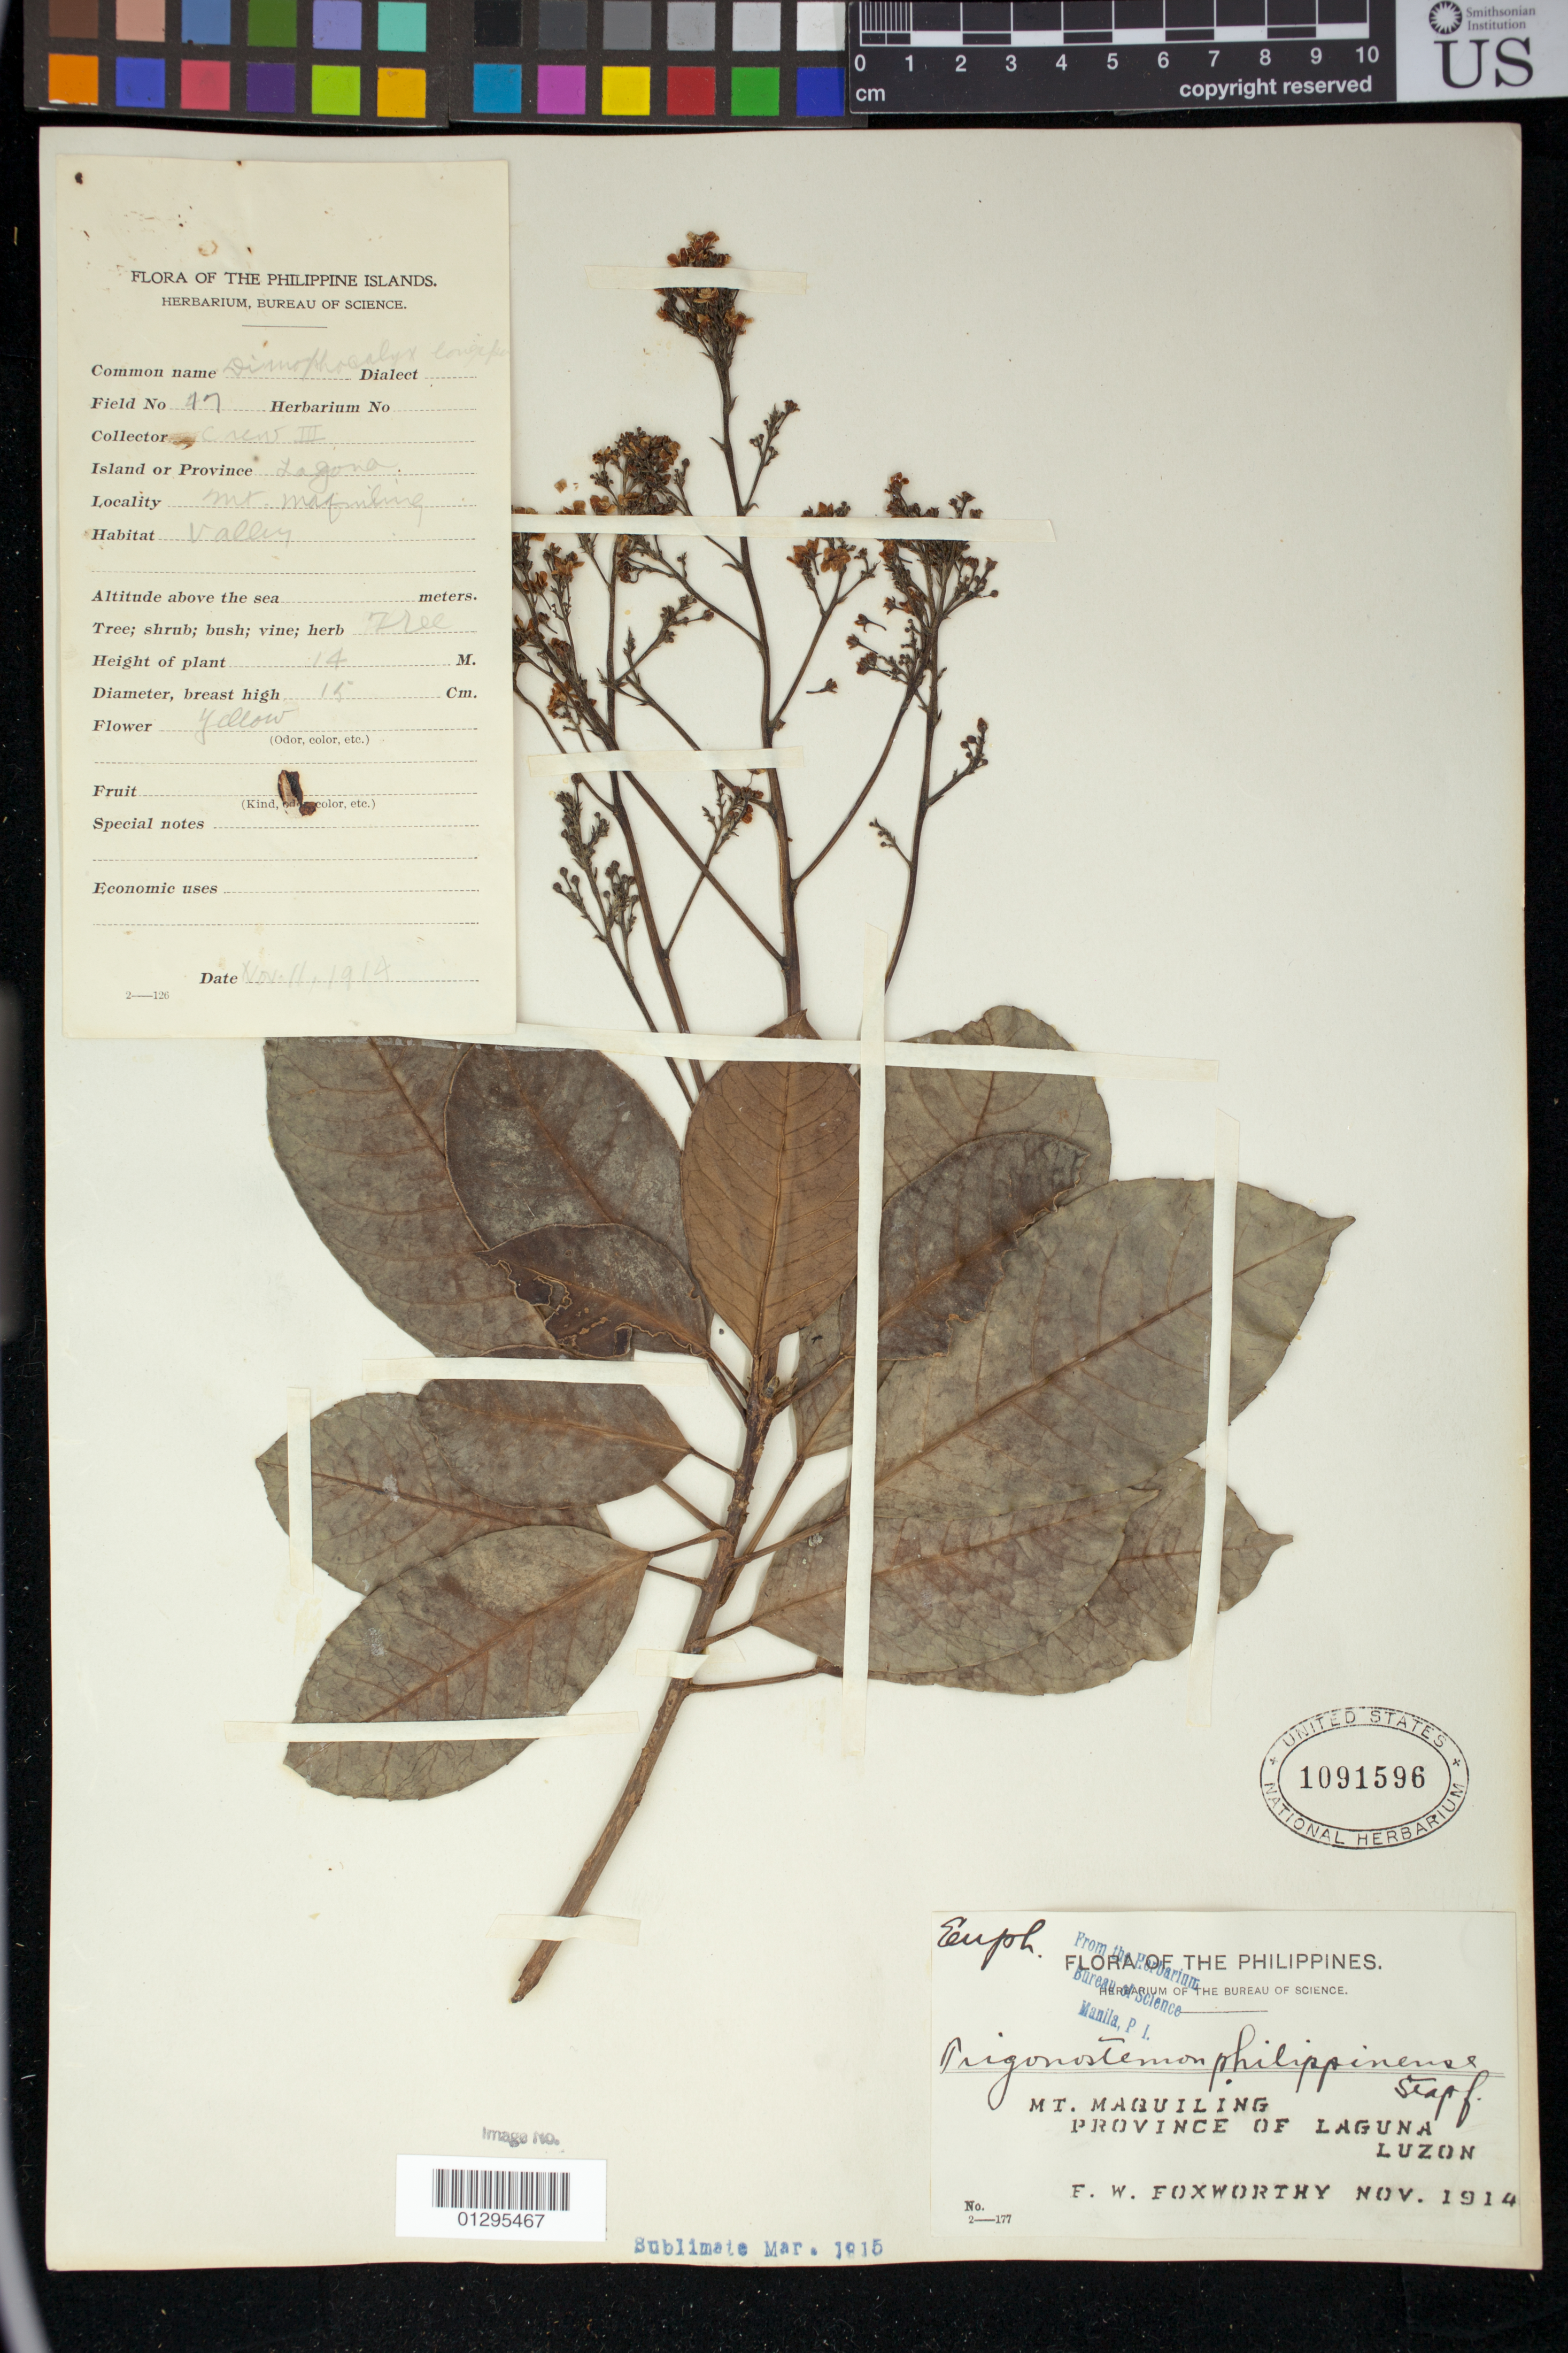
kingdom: Plantae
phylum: Tracheophyta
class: Magnoliopsida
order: Malpighiales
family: Euphorbiaceae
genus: Trigonostemon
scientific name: Trigonostemon philippinensis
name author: Stapf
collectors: F. W. Foxworthy & F. W. Foxworthy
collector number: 17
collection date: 1914-11-11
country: Philippines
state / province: Calabarzon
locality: Mt. Maquiling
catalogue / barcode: US 1091596